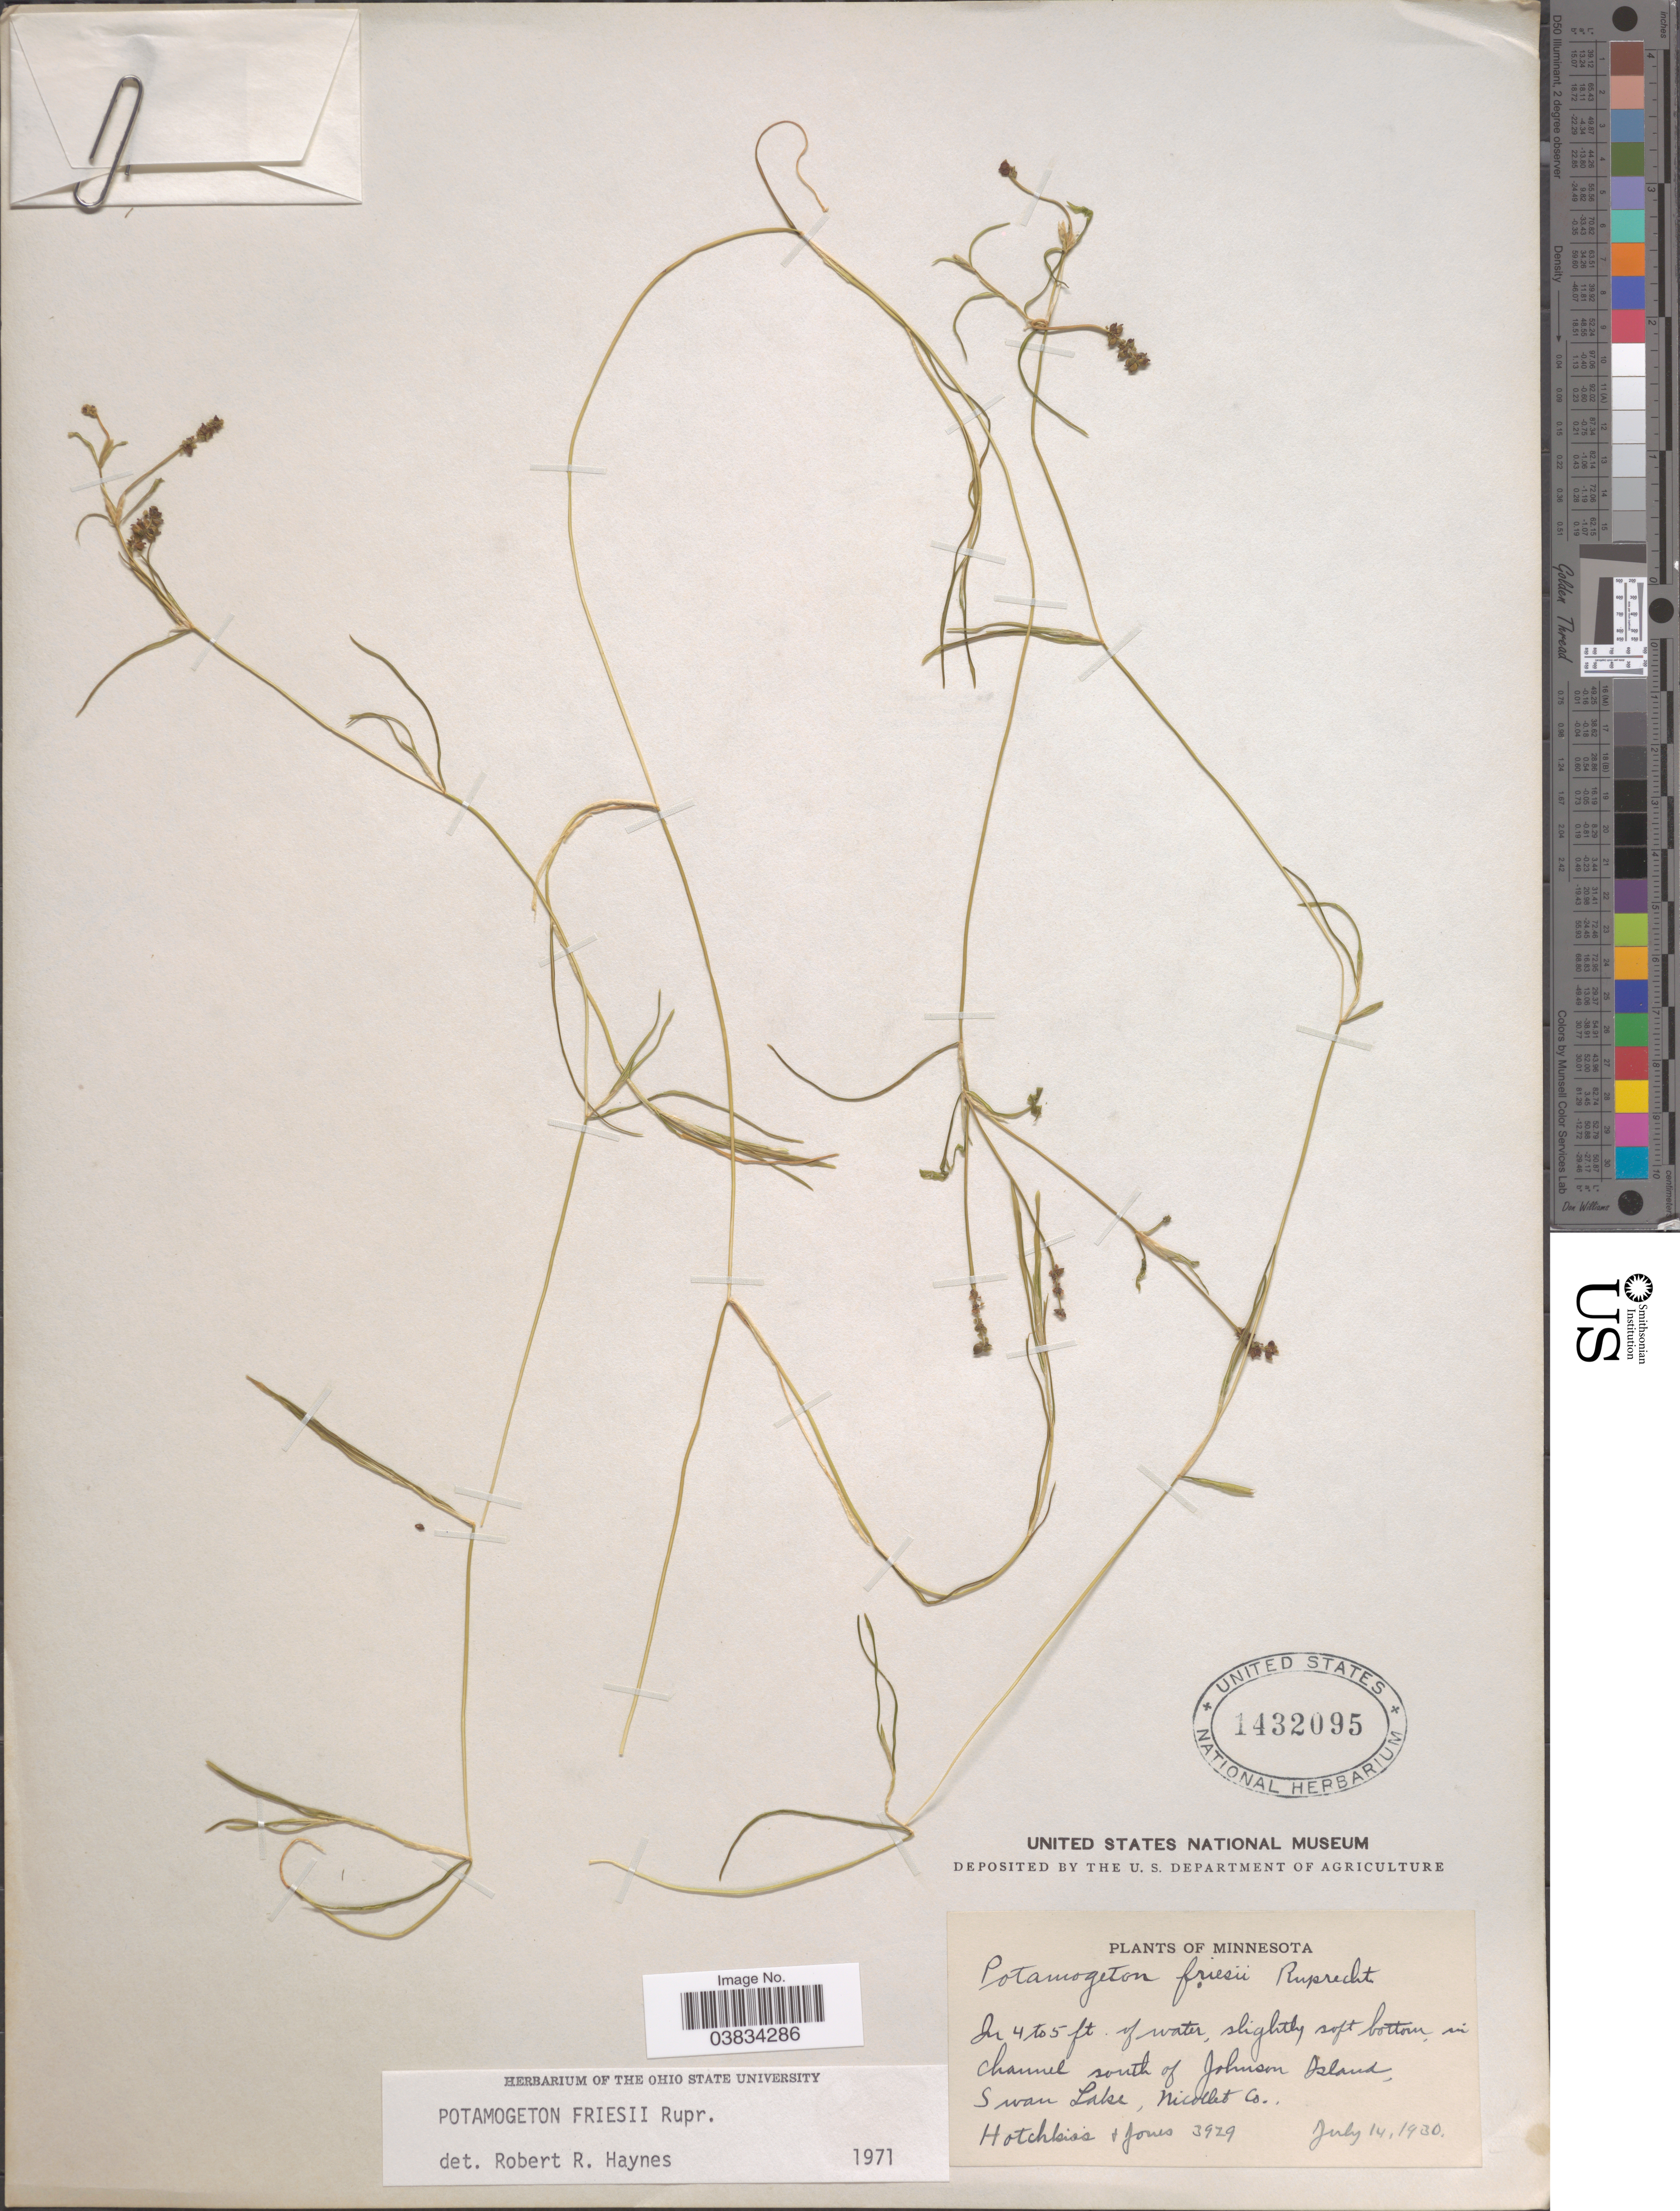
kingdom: Plantae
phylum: Tracheophyta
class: Liliopsida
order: Alismatales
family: Potamogetonaceae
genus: Potamogeton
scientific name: Potamogeton friesii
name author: Rupr.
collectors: -. Hotchkiss & -- Jones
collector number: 3929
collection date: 1930-07-14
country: United States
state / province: Minnesota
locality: In Channel south of Johnson Island, Swan Lake, Nicollet Co.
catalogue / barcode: US 1432095